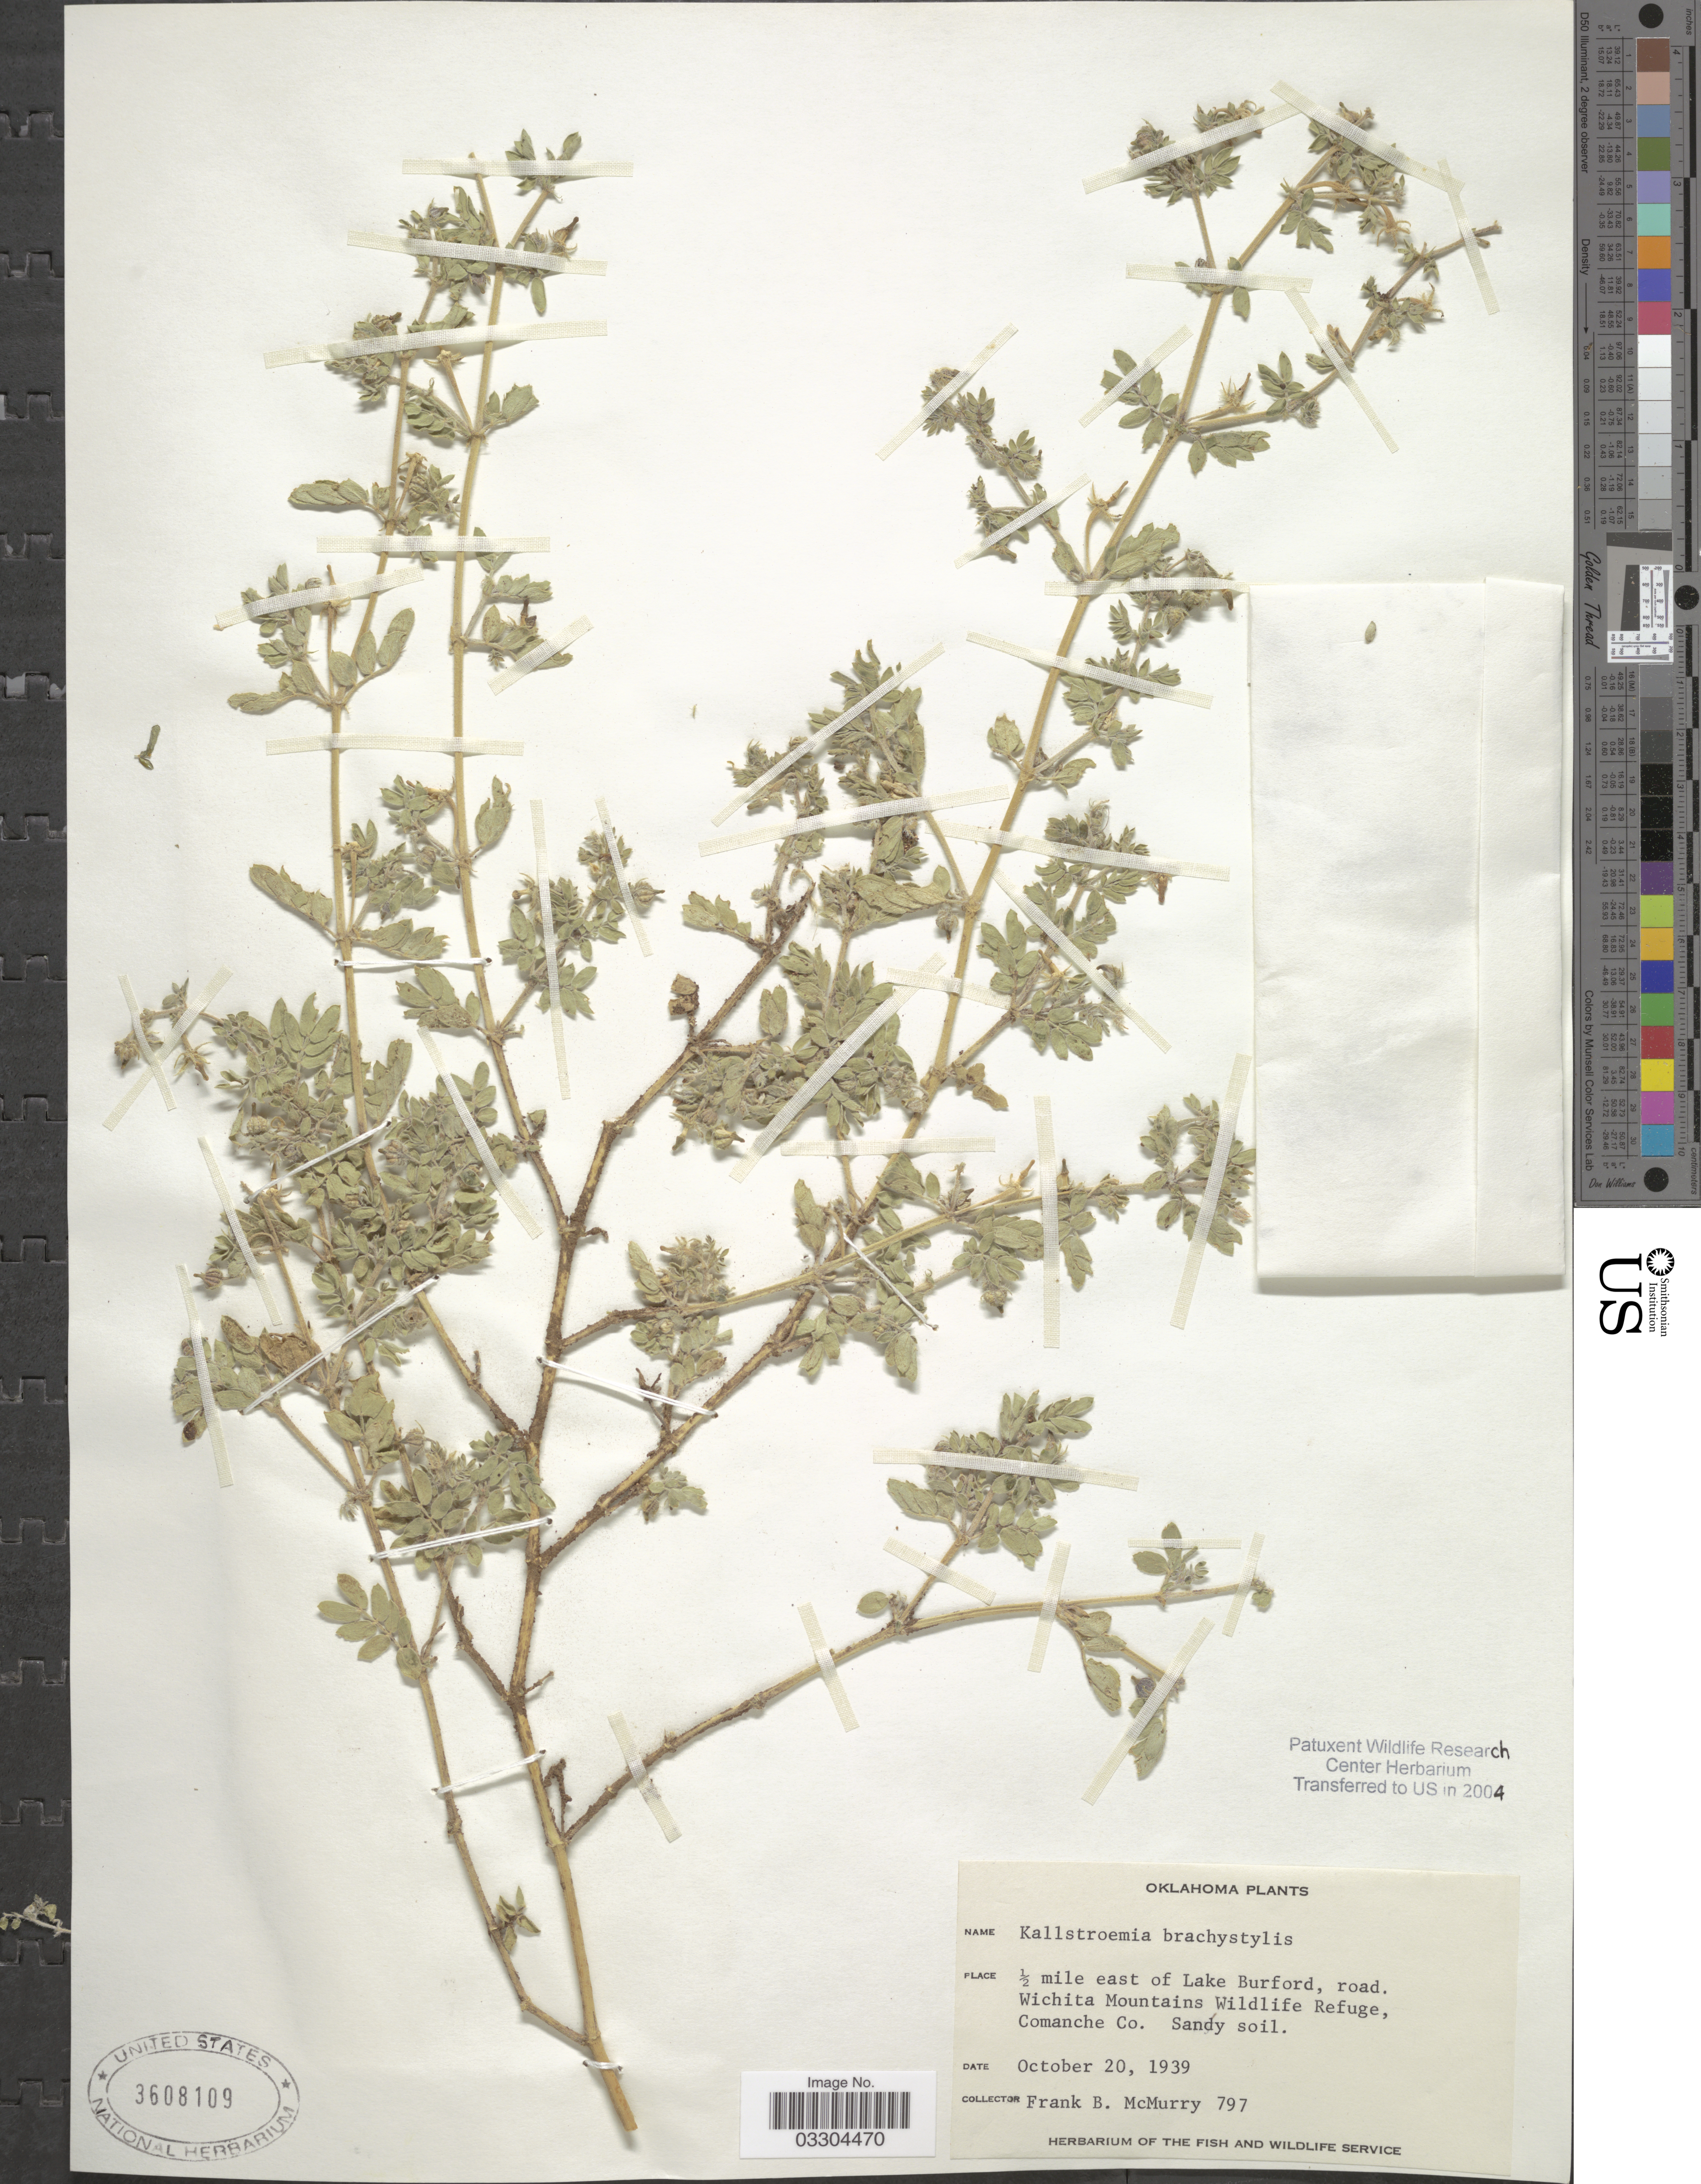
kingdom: Plantae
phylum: Tracheophyta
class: Magnoliopsida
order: Zygophyllales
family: Zygophyllaceae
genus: Kallstroemia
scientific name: Kallstroemia brachystylis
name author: Vail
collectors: F. B. McMurry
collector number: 797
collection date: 1939-10-20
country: United States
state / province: Oklahoma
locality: ½ mile east of Lake Burford, road. Wichita Mountains Wildlife Refuge. Comanche Co.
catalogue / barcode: US 3608109